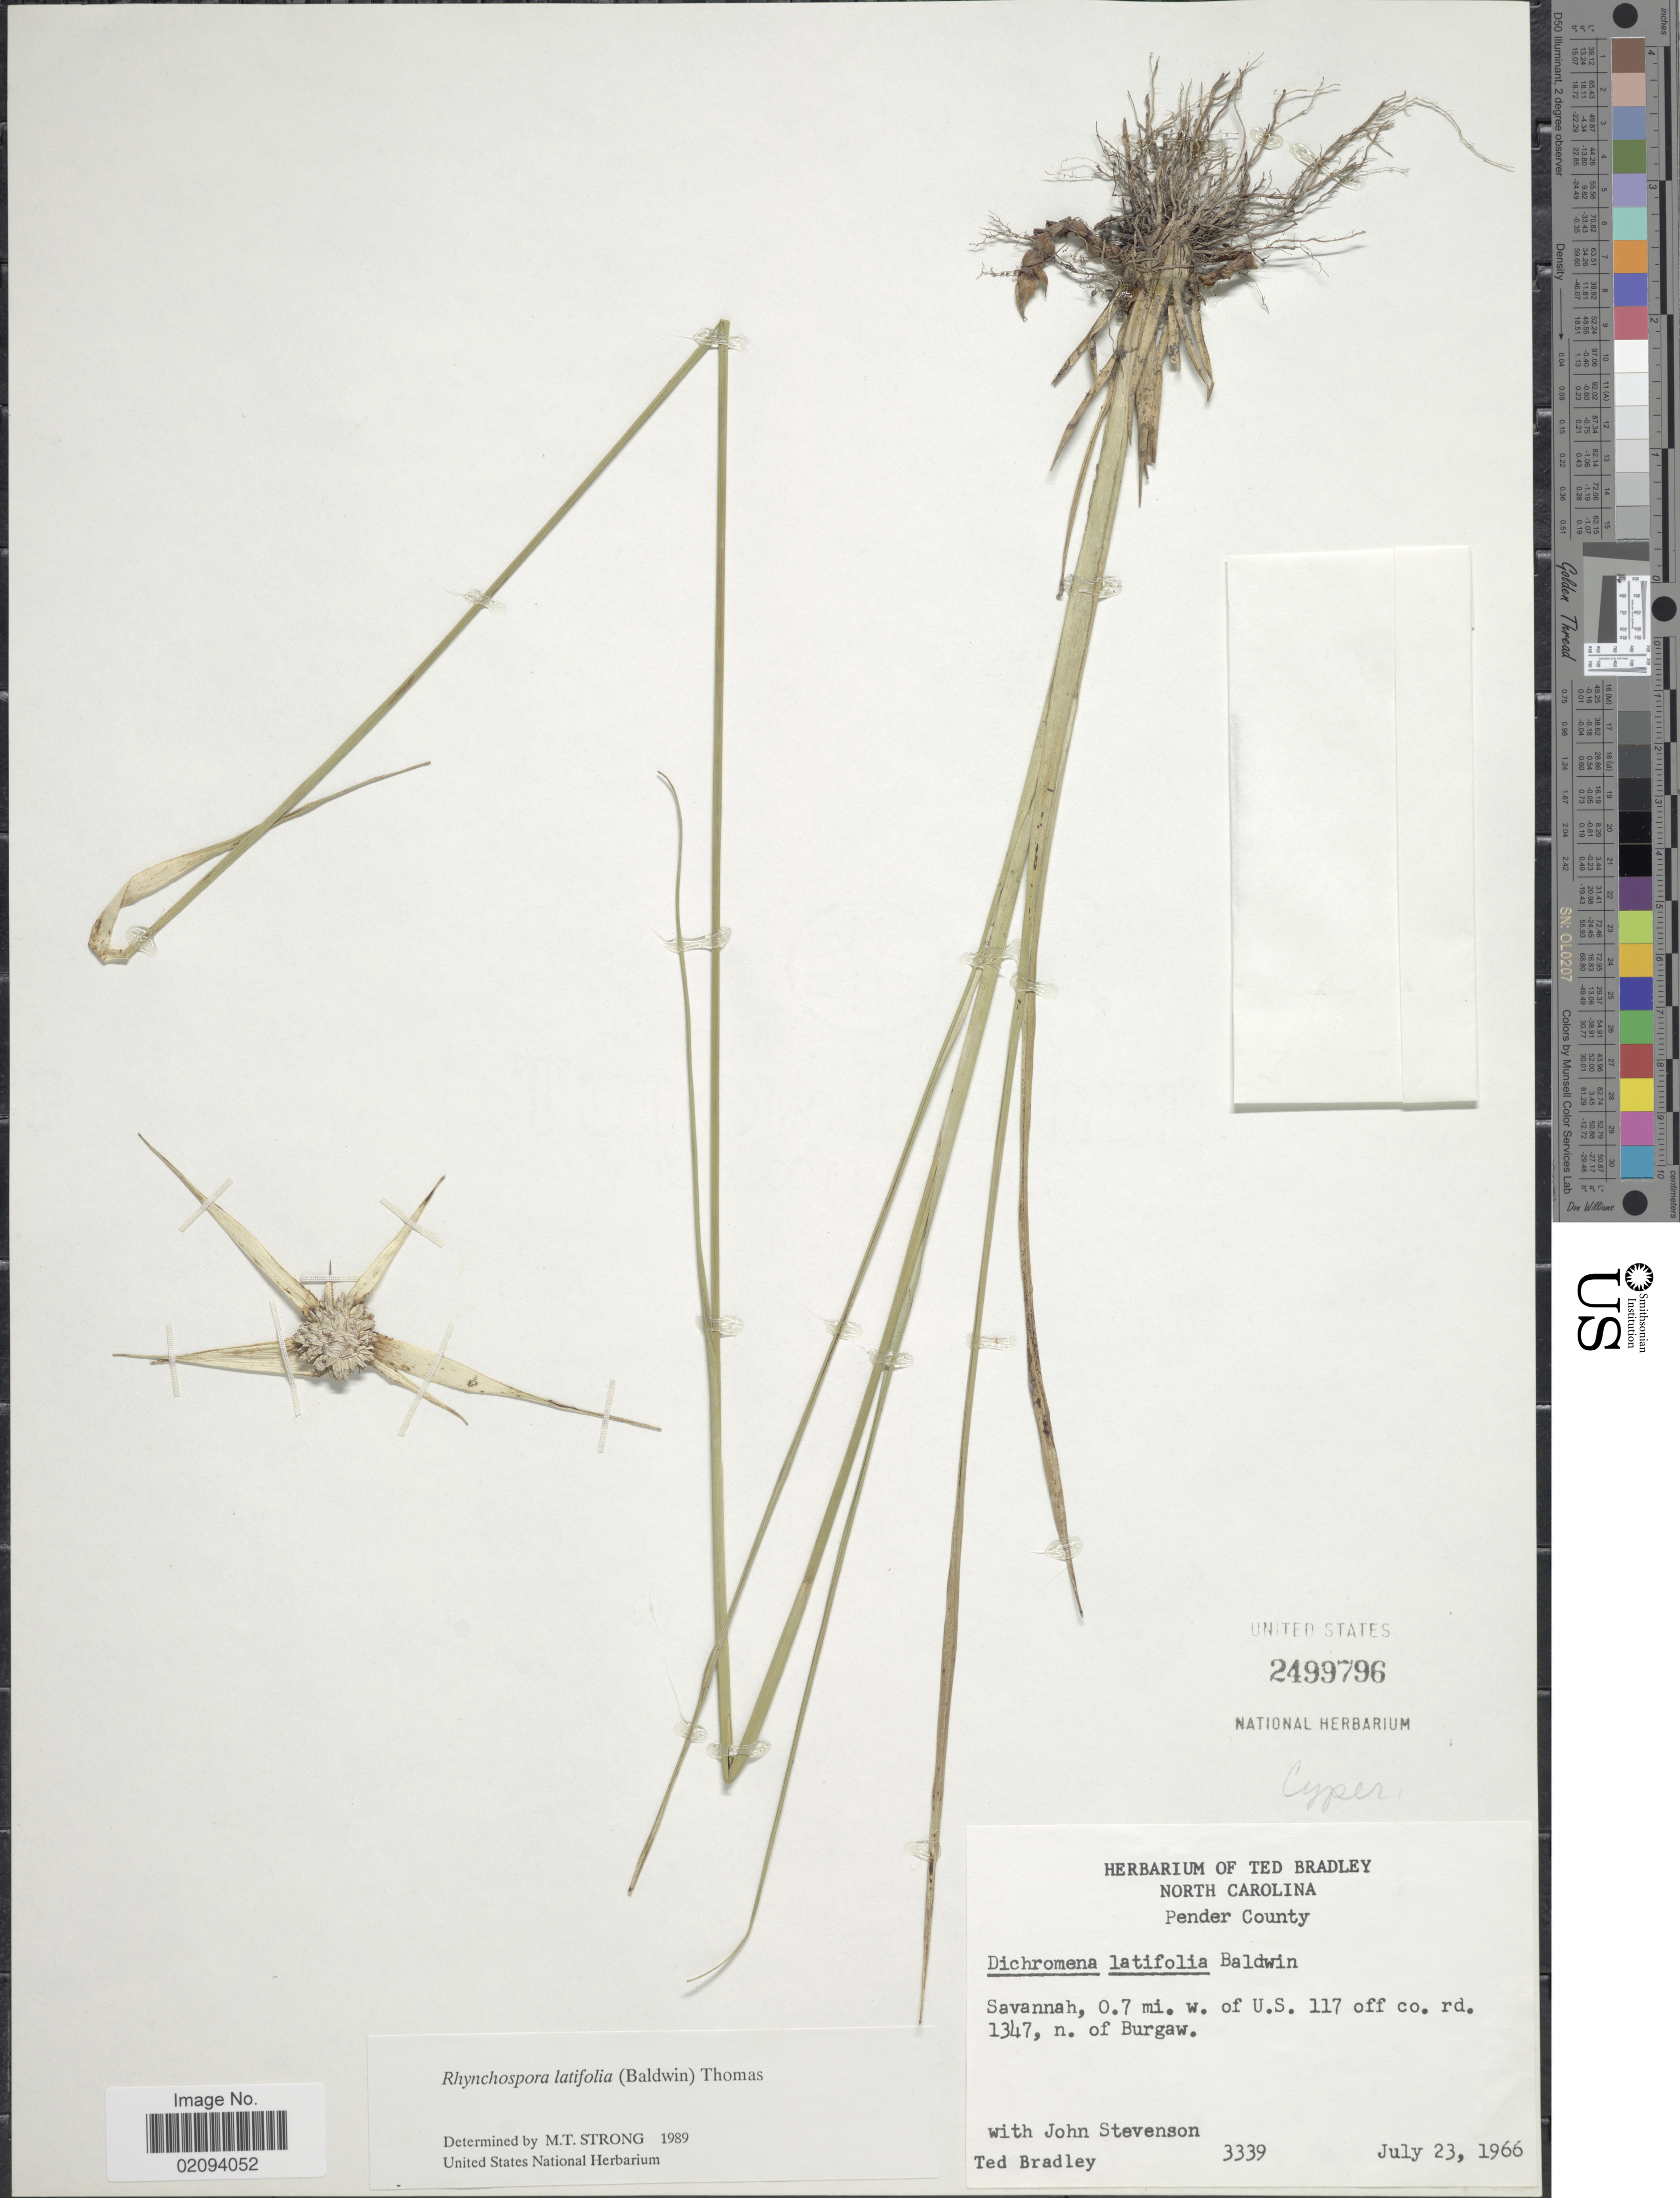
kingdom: Plantae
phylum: Tracheophyta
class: Liliopsida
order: Poales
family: Cyperaceae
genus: Rhynchospora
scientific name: Rhynchospora latifolia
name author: (Baldwin ex Elliott) W.W. Thomas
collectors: T. Bradley & J. Stevenson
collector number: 3339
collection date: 1966-07-23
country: United States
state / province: North Carolina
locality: Pender County. Savannah, 0.7 mi. w. of U.S. 117 off co. rd. 1347, n. of Burgaw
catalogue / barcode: US 2499796